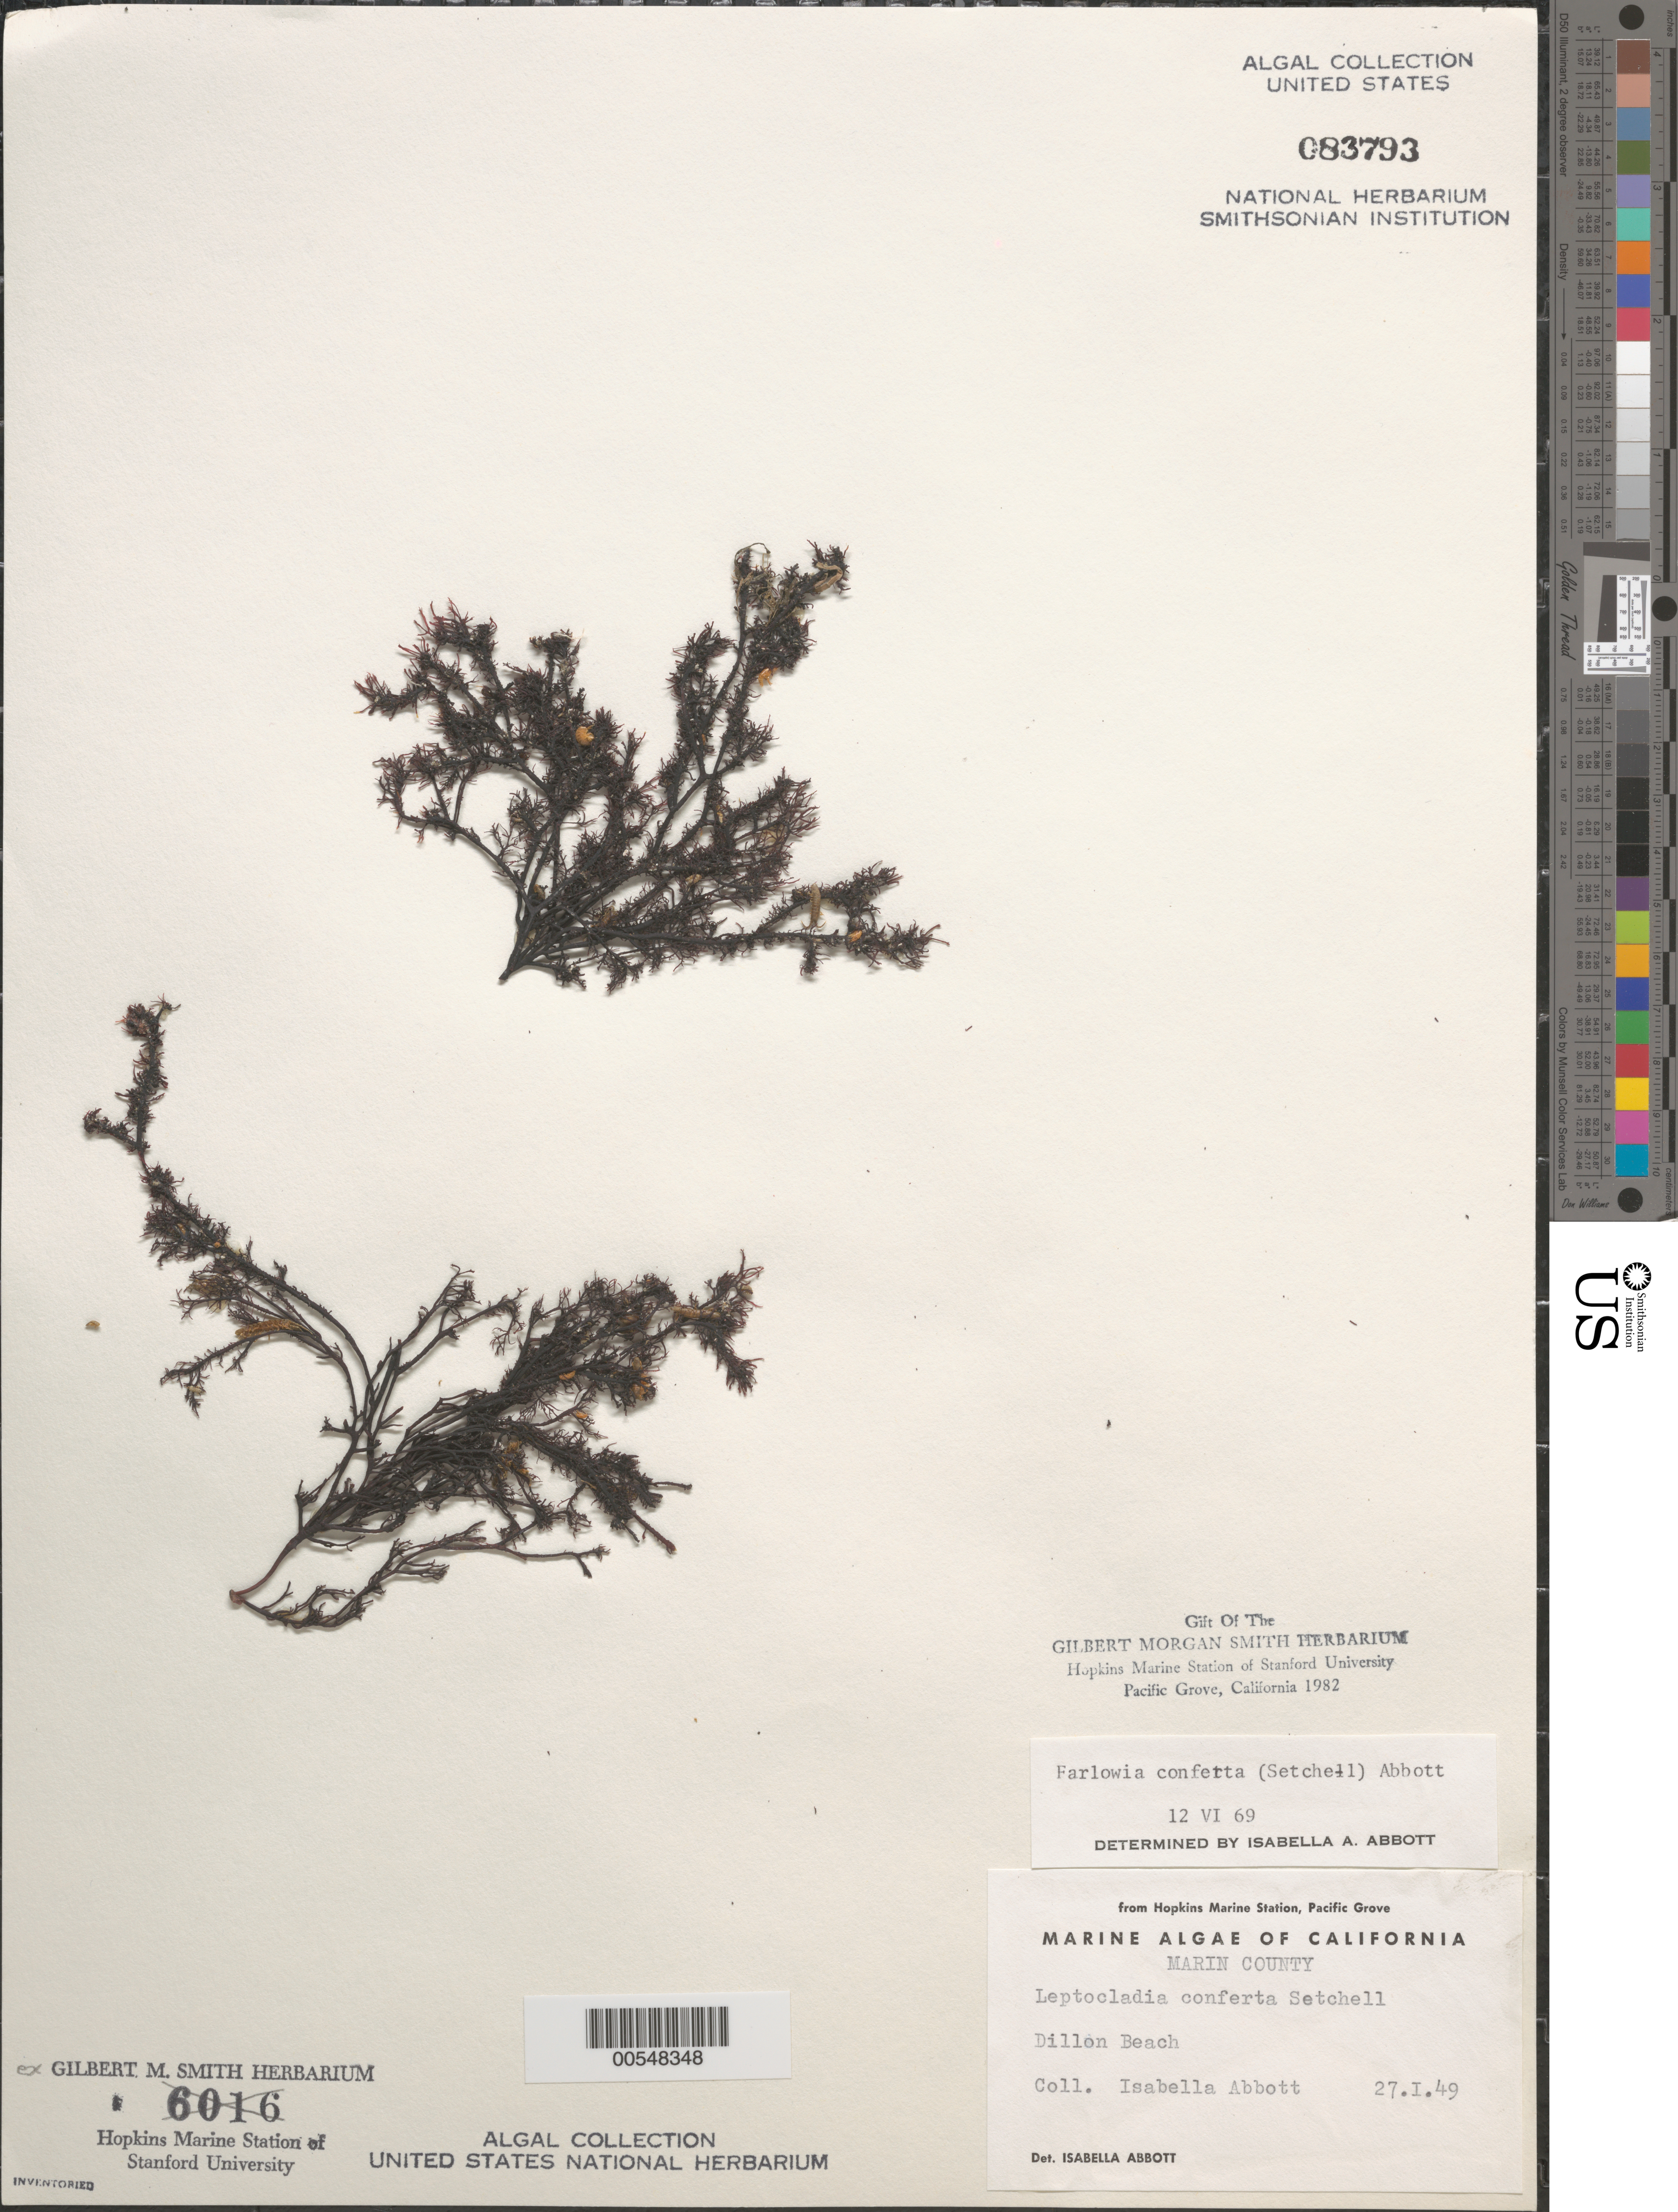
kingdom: Plantae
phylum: Rhodophyta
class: Florideophyceae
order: Gigartinales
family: Dumontiaceae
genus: Farlowia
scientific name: Farlowia conferta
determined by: Abbott, Isabella A.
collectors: I. A. Abbott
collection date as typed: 27 Jan 1949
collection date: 1949-01-27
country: United States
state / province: California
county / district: Marin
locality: Dillons Beach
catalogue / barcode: US 83793